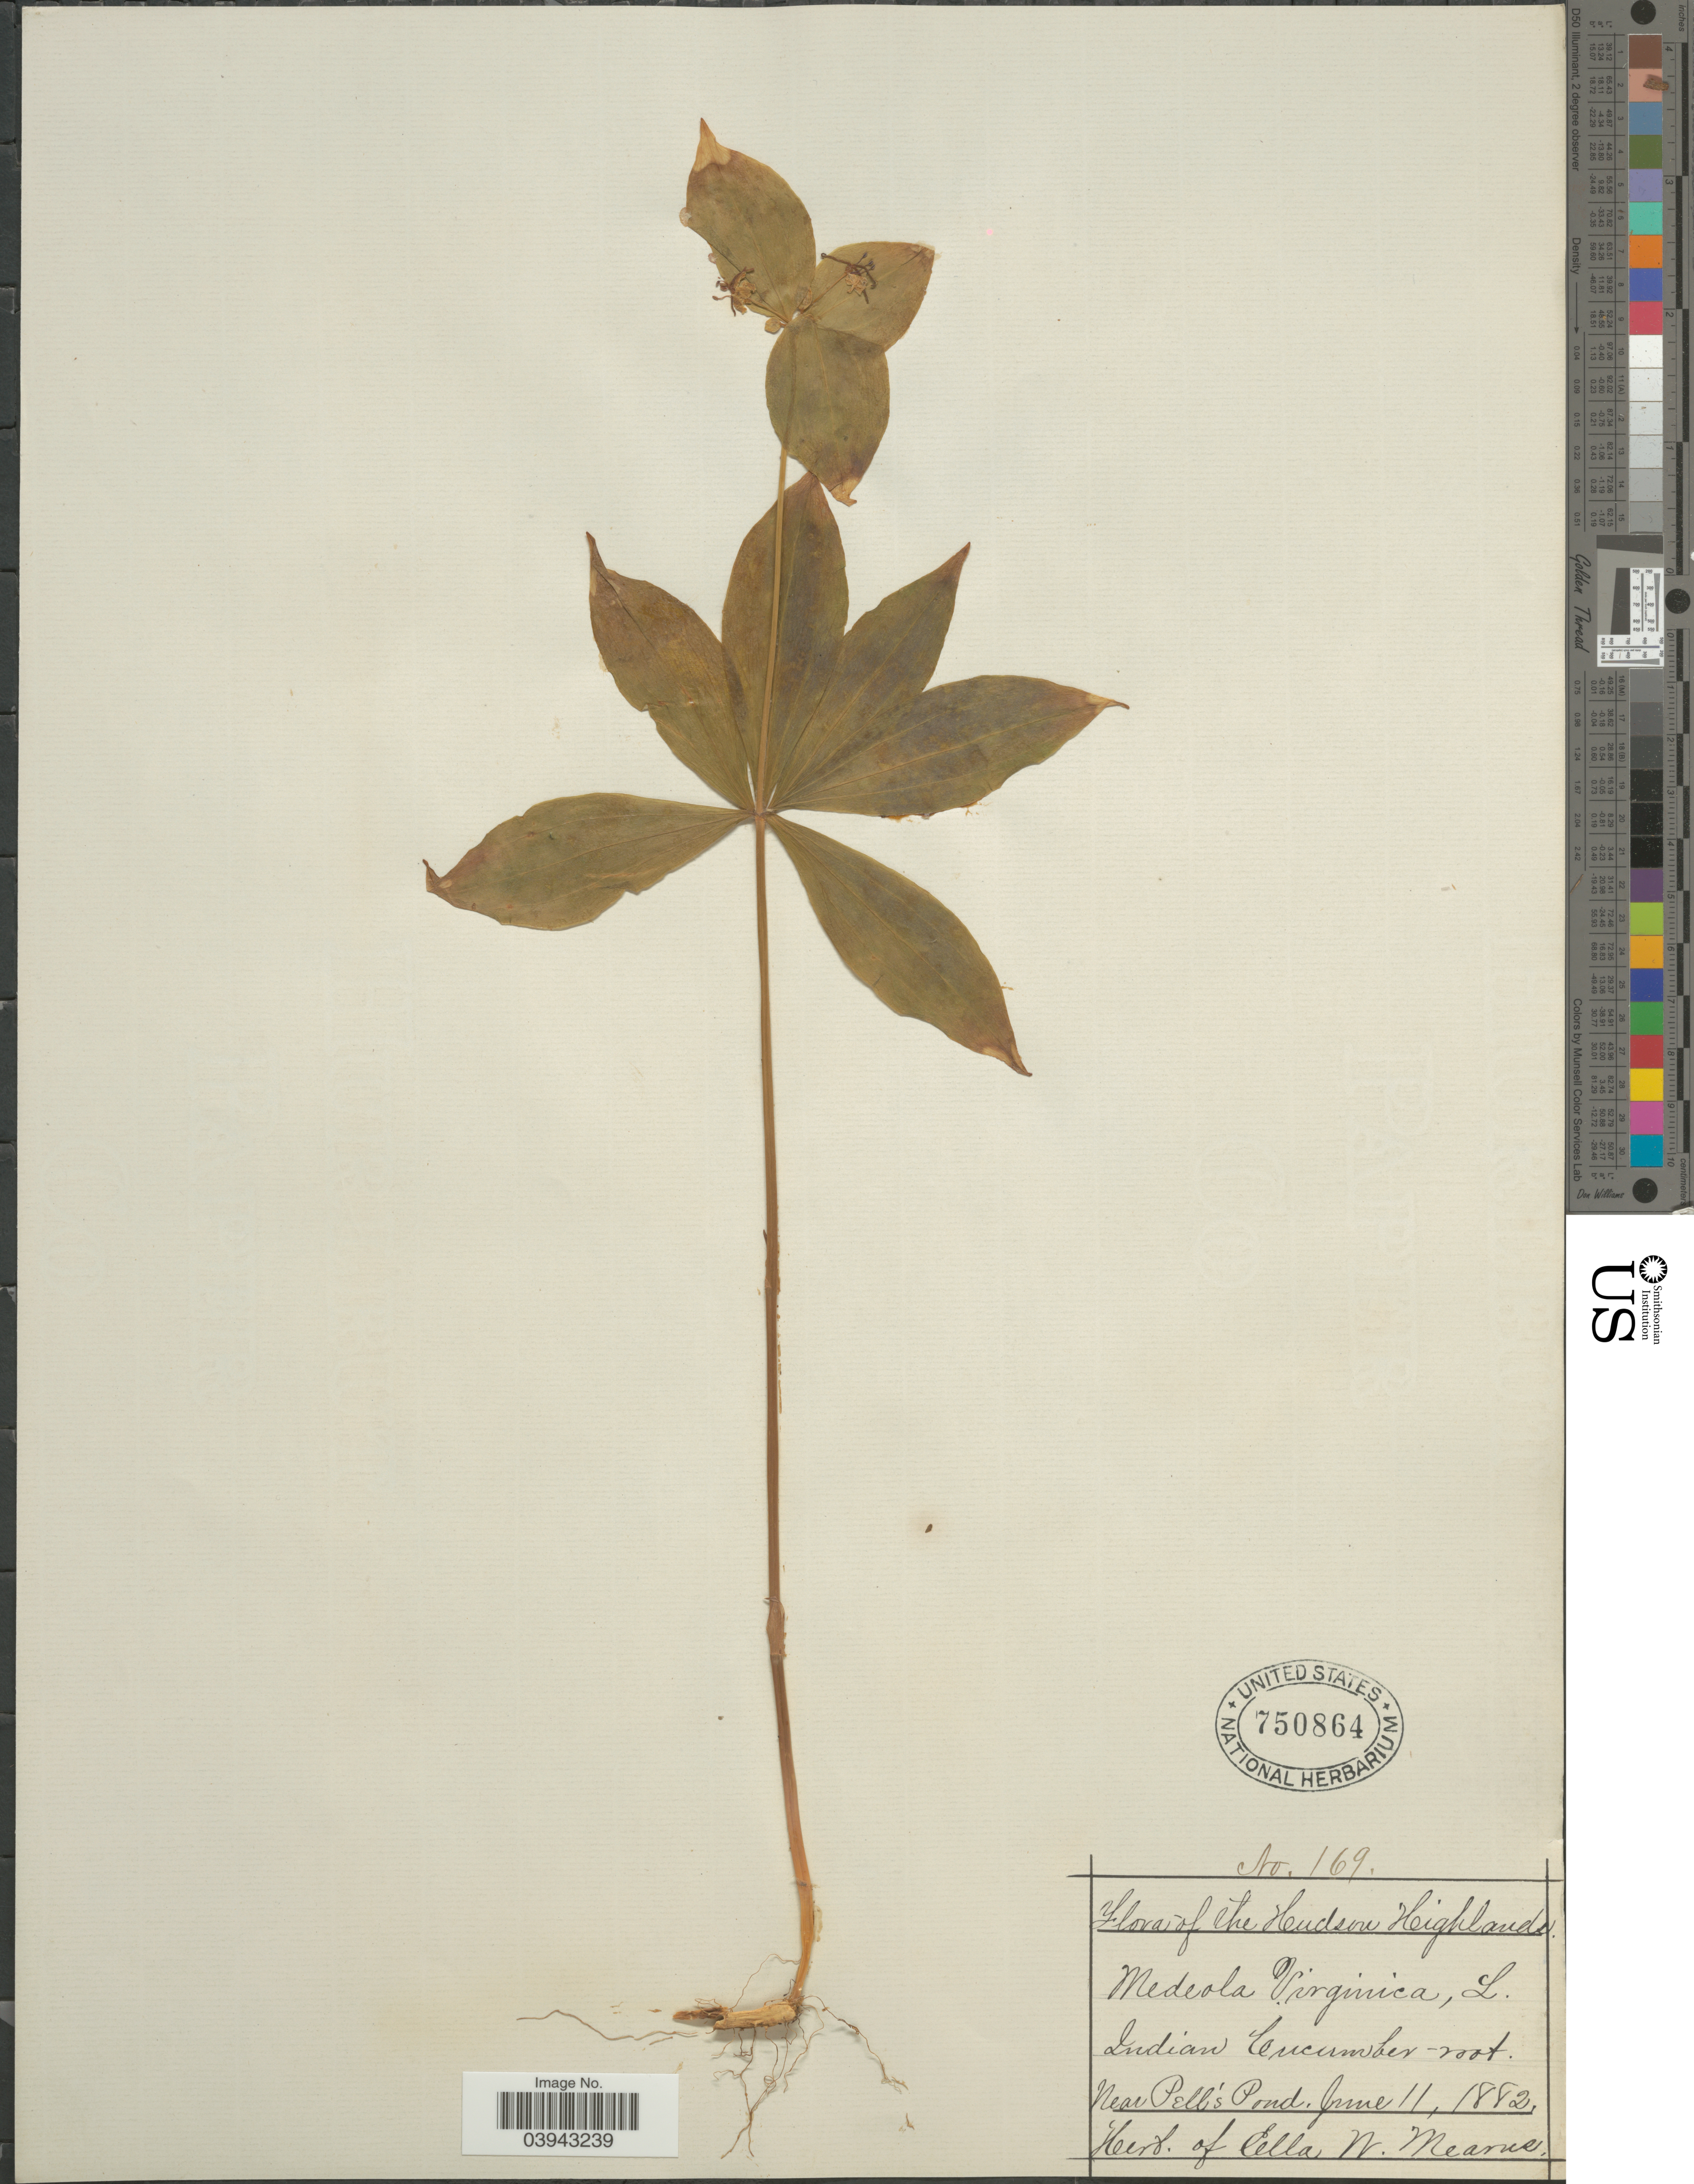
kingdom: Plantae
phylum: Tracheophyta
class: Liliopsida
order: Liliales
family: Liliaceae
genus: Medeola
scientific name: Medeola virginiana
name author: (L.) Desf.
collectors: ex herb. Ella W. Mearns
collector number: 169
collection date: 1882-06-11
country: United States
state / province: New York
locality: The Hudson Highlands. Near Pell's Pond.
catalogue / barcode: US 750864